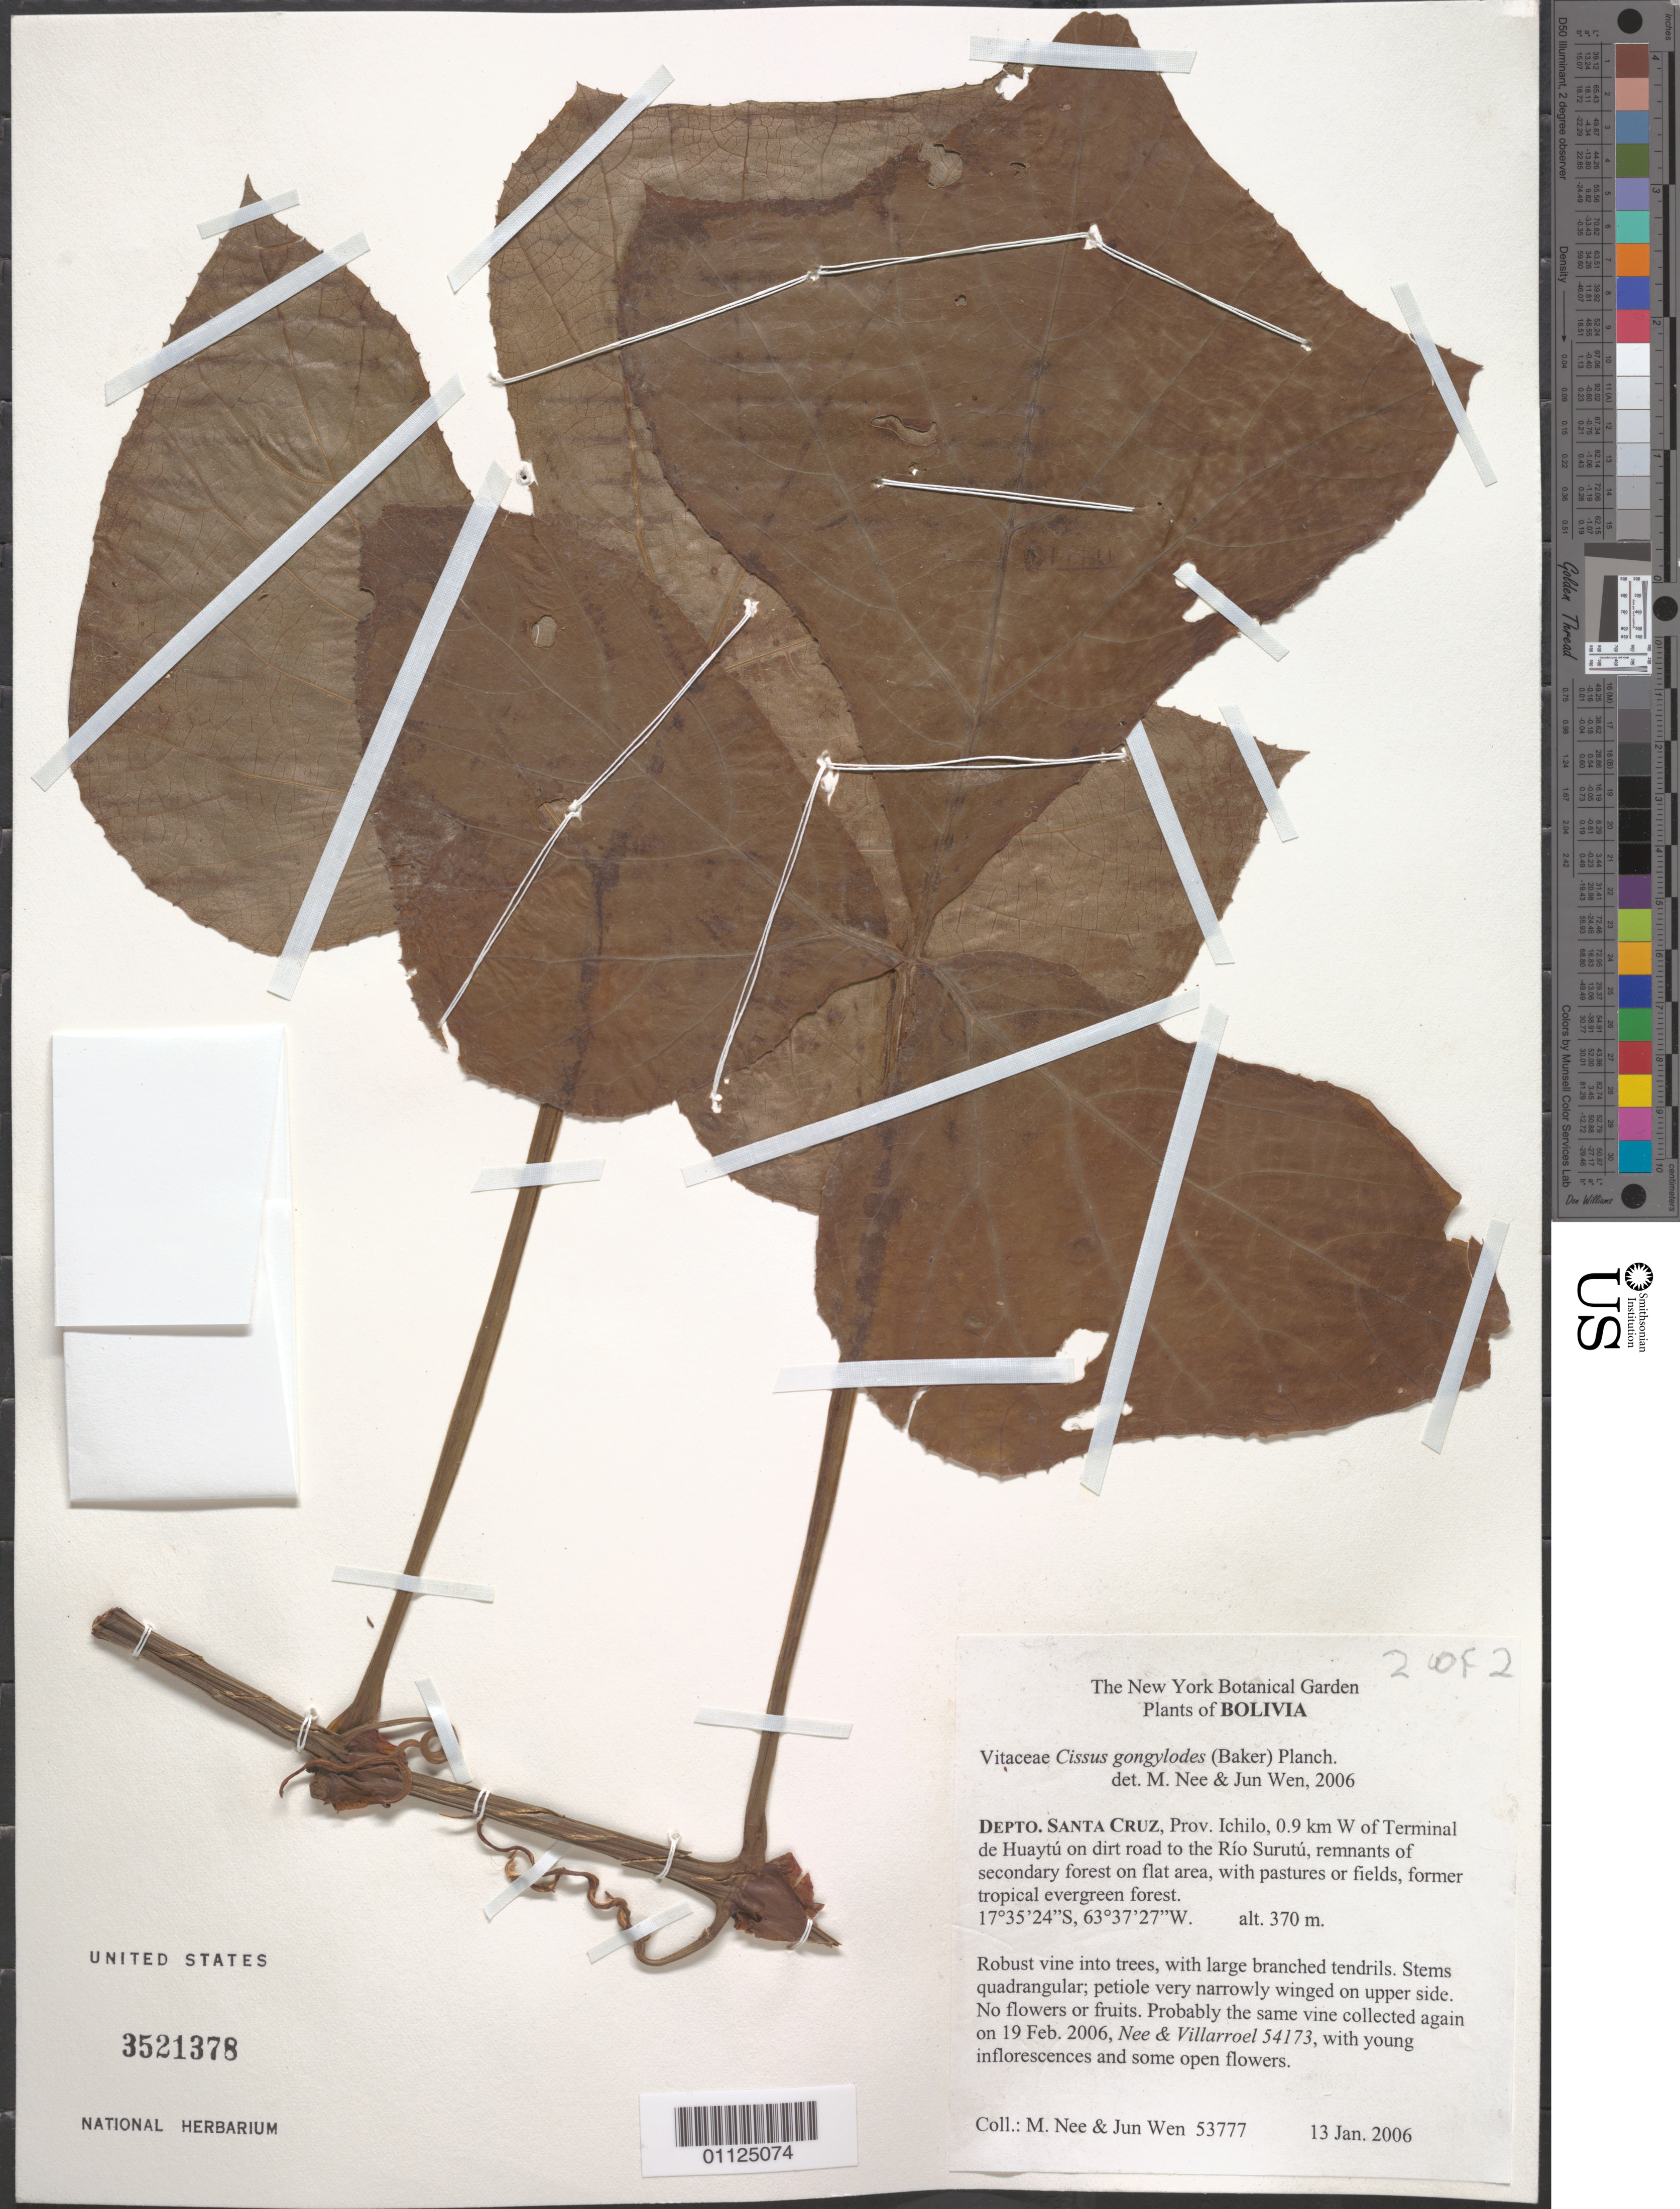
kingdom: Plantae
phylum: Tracheophyta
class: Magnoliopsida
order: Vitales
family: Vitaceae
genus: Cissus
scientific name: Cissus gongylodes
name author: (Burch. & Baker) Planch.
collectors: M. Nee & J. Wen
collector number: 53777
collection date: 2006-01-13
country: Bolivia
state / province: Santa Cruz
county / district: Ichilo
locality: Depto. Santa Cruz. 0.9 km W of Terminal de Huaytu on dirt road to the Rio Surutu.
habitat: Robust vine into trees, with branched tendrils. Remnants of secondary forest on flat area, with pastures or fields, former tropical evergreen forest.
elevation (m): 370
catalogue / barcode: US 3521378